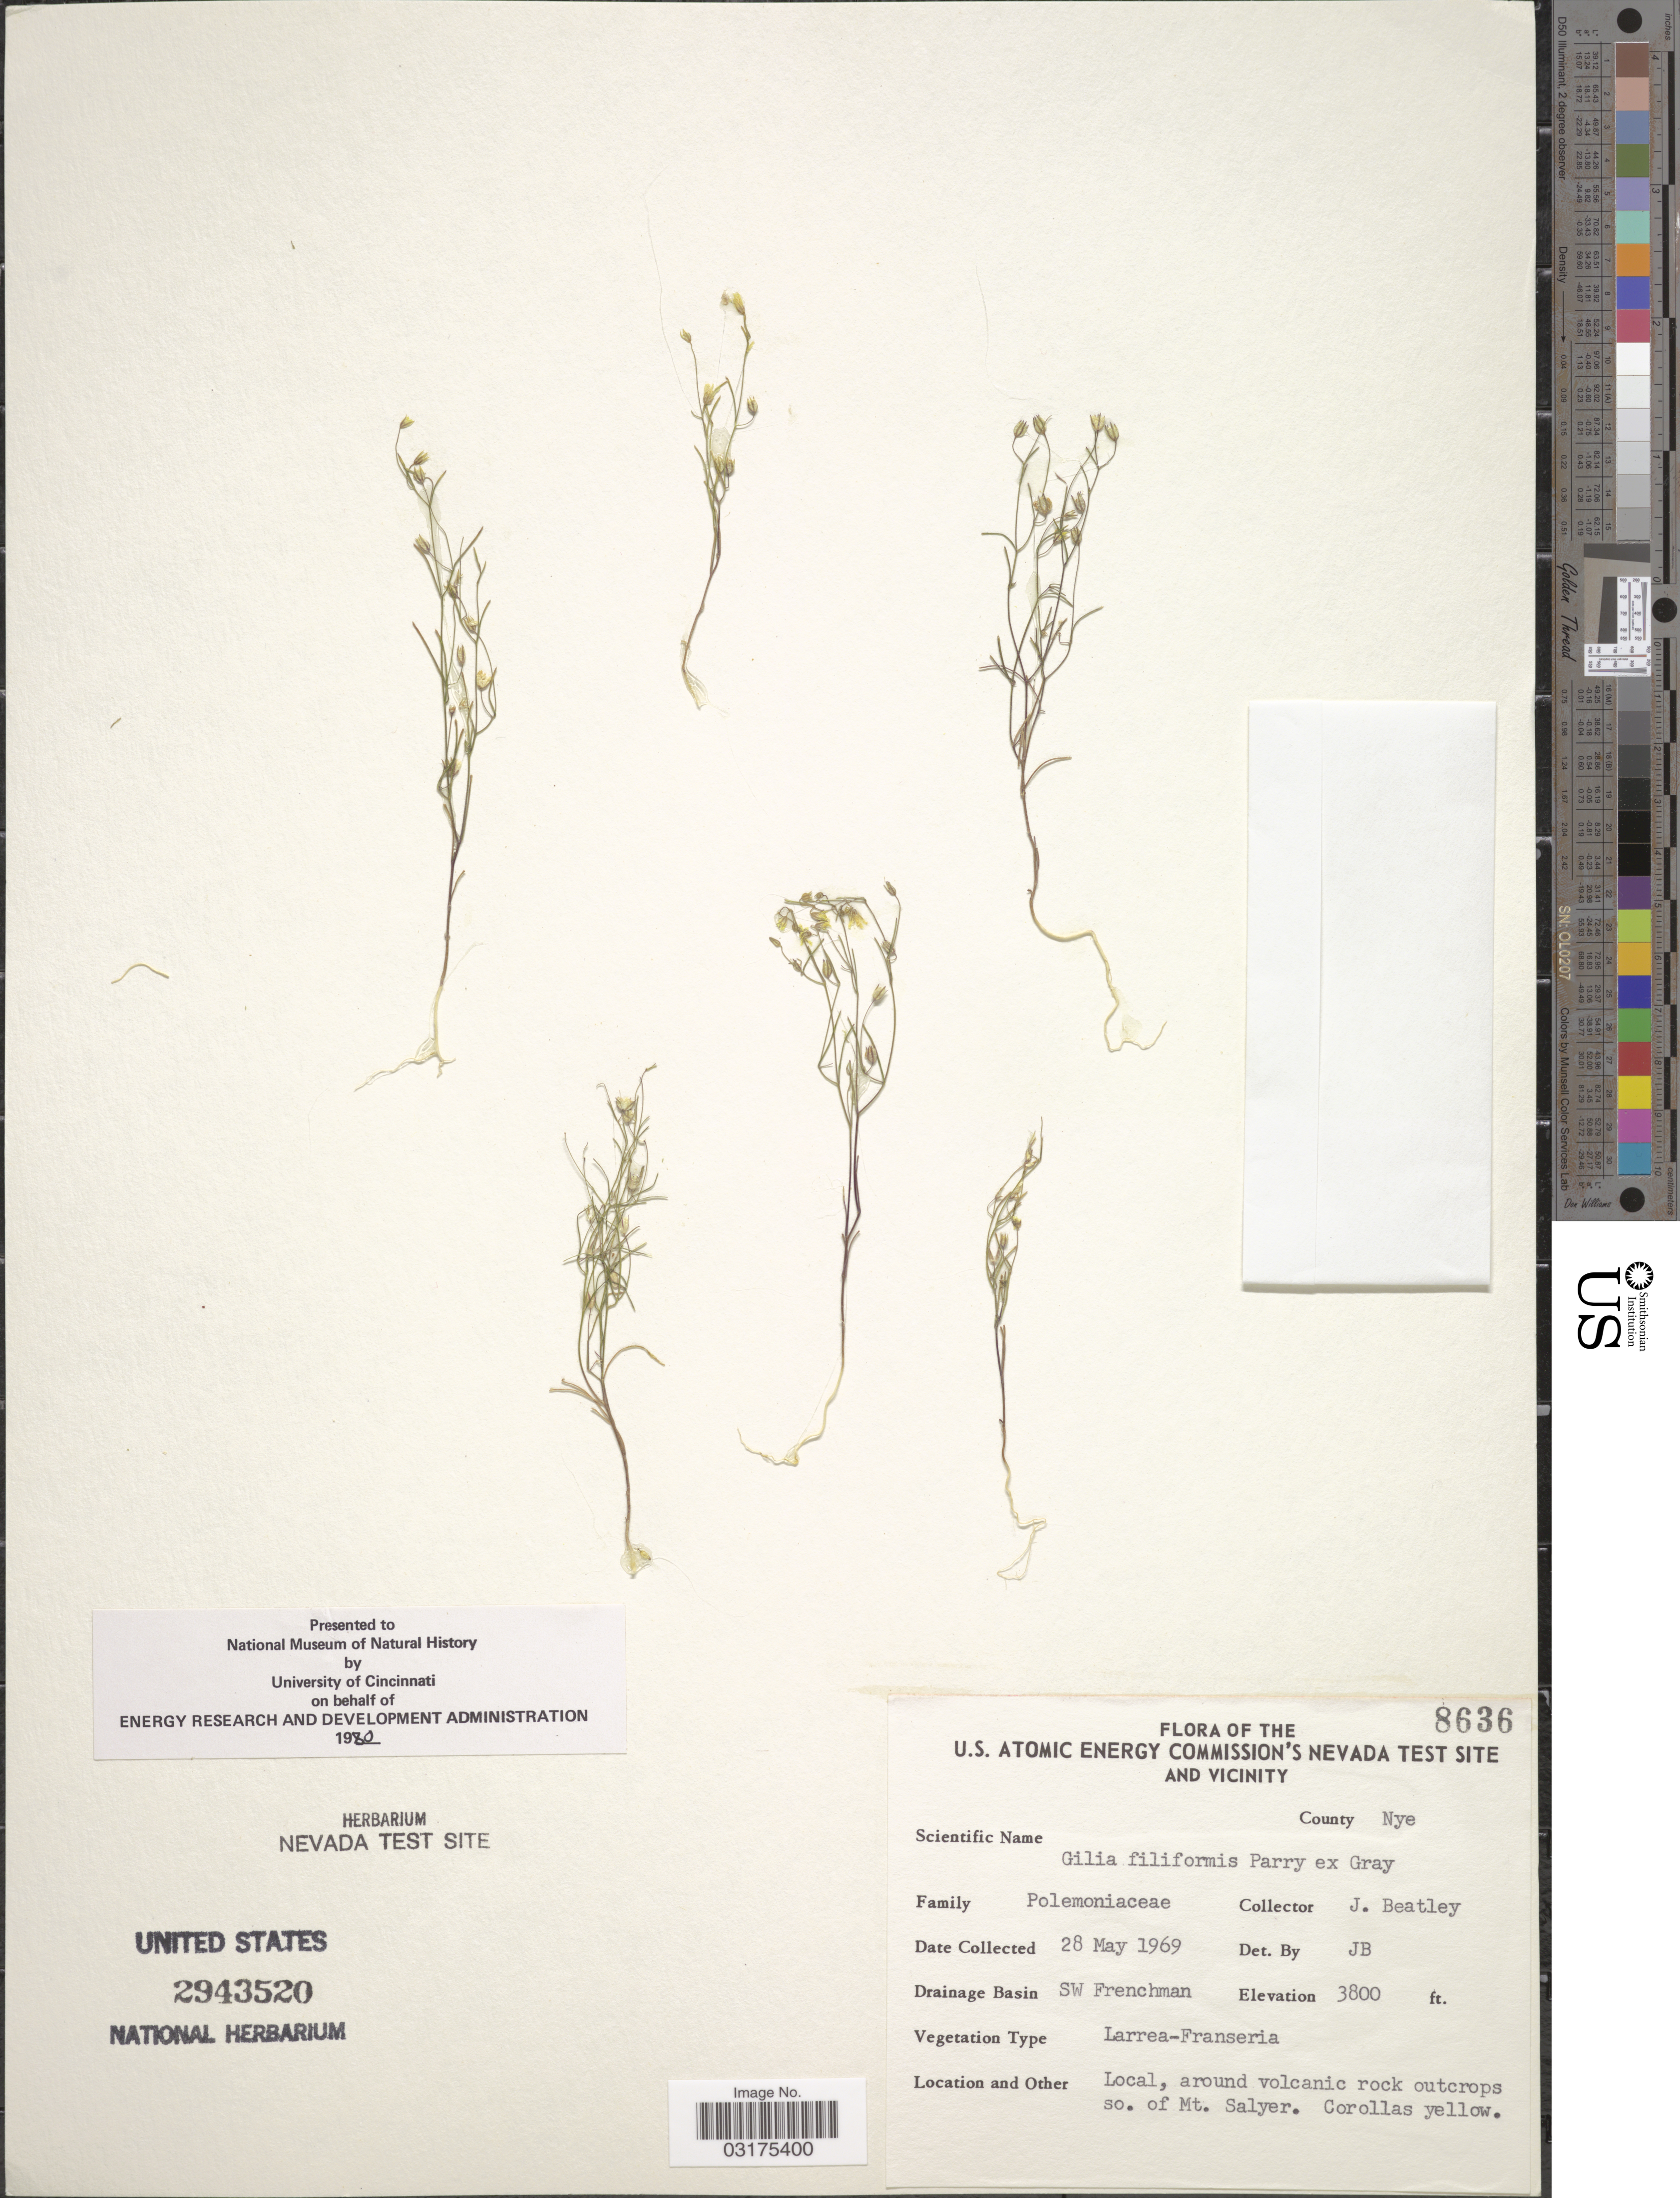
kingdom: Plantae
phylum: Tracheophyta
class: Magnoliopsida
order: Ericales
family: Polemoniaceae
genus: Linanthus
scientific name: Linanthus filiformis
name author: (Parry ex A. Gray) J.M. Porter & L.A. Johnson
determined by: Strong, Mark T., (BOT), Smithsonian Institution - National Museum of Natural History (UNITED STATES)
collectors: J. C. Beatley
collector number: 8636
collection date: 1969-05-28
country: United States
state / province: Nevada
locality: The U.S. Atomic Energy Commission's Nevada Test Site And Vicinity, County Nye, Drainage Basin SW Frenchman, Local, around volcanic rock outcrops so. of Mt. Salyer.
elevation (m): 1158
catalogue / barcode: US 2943520